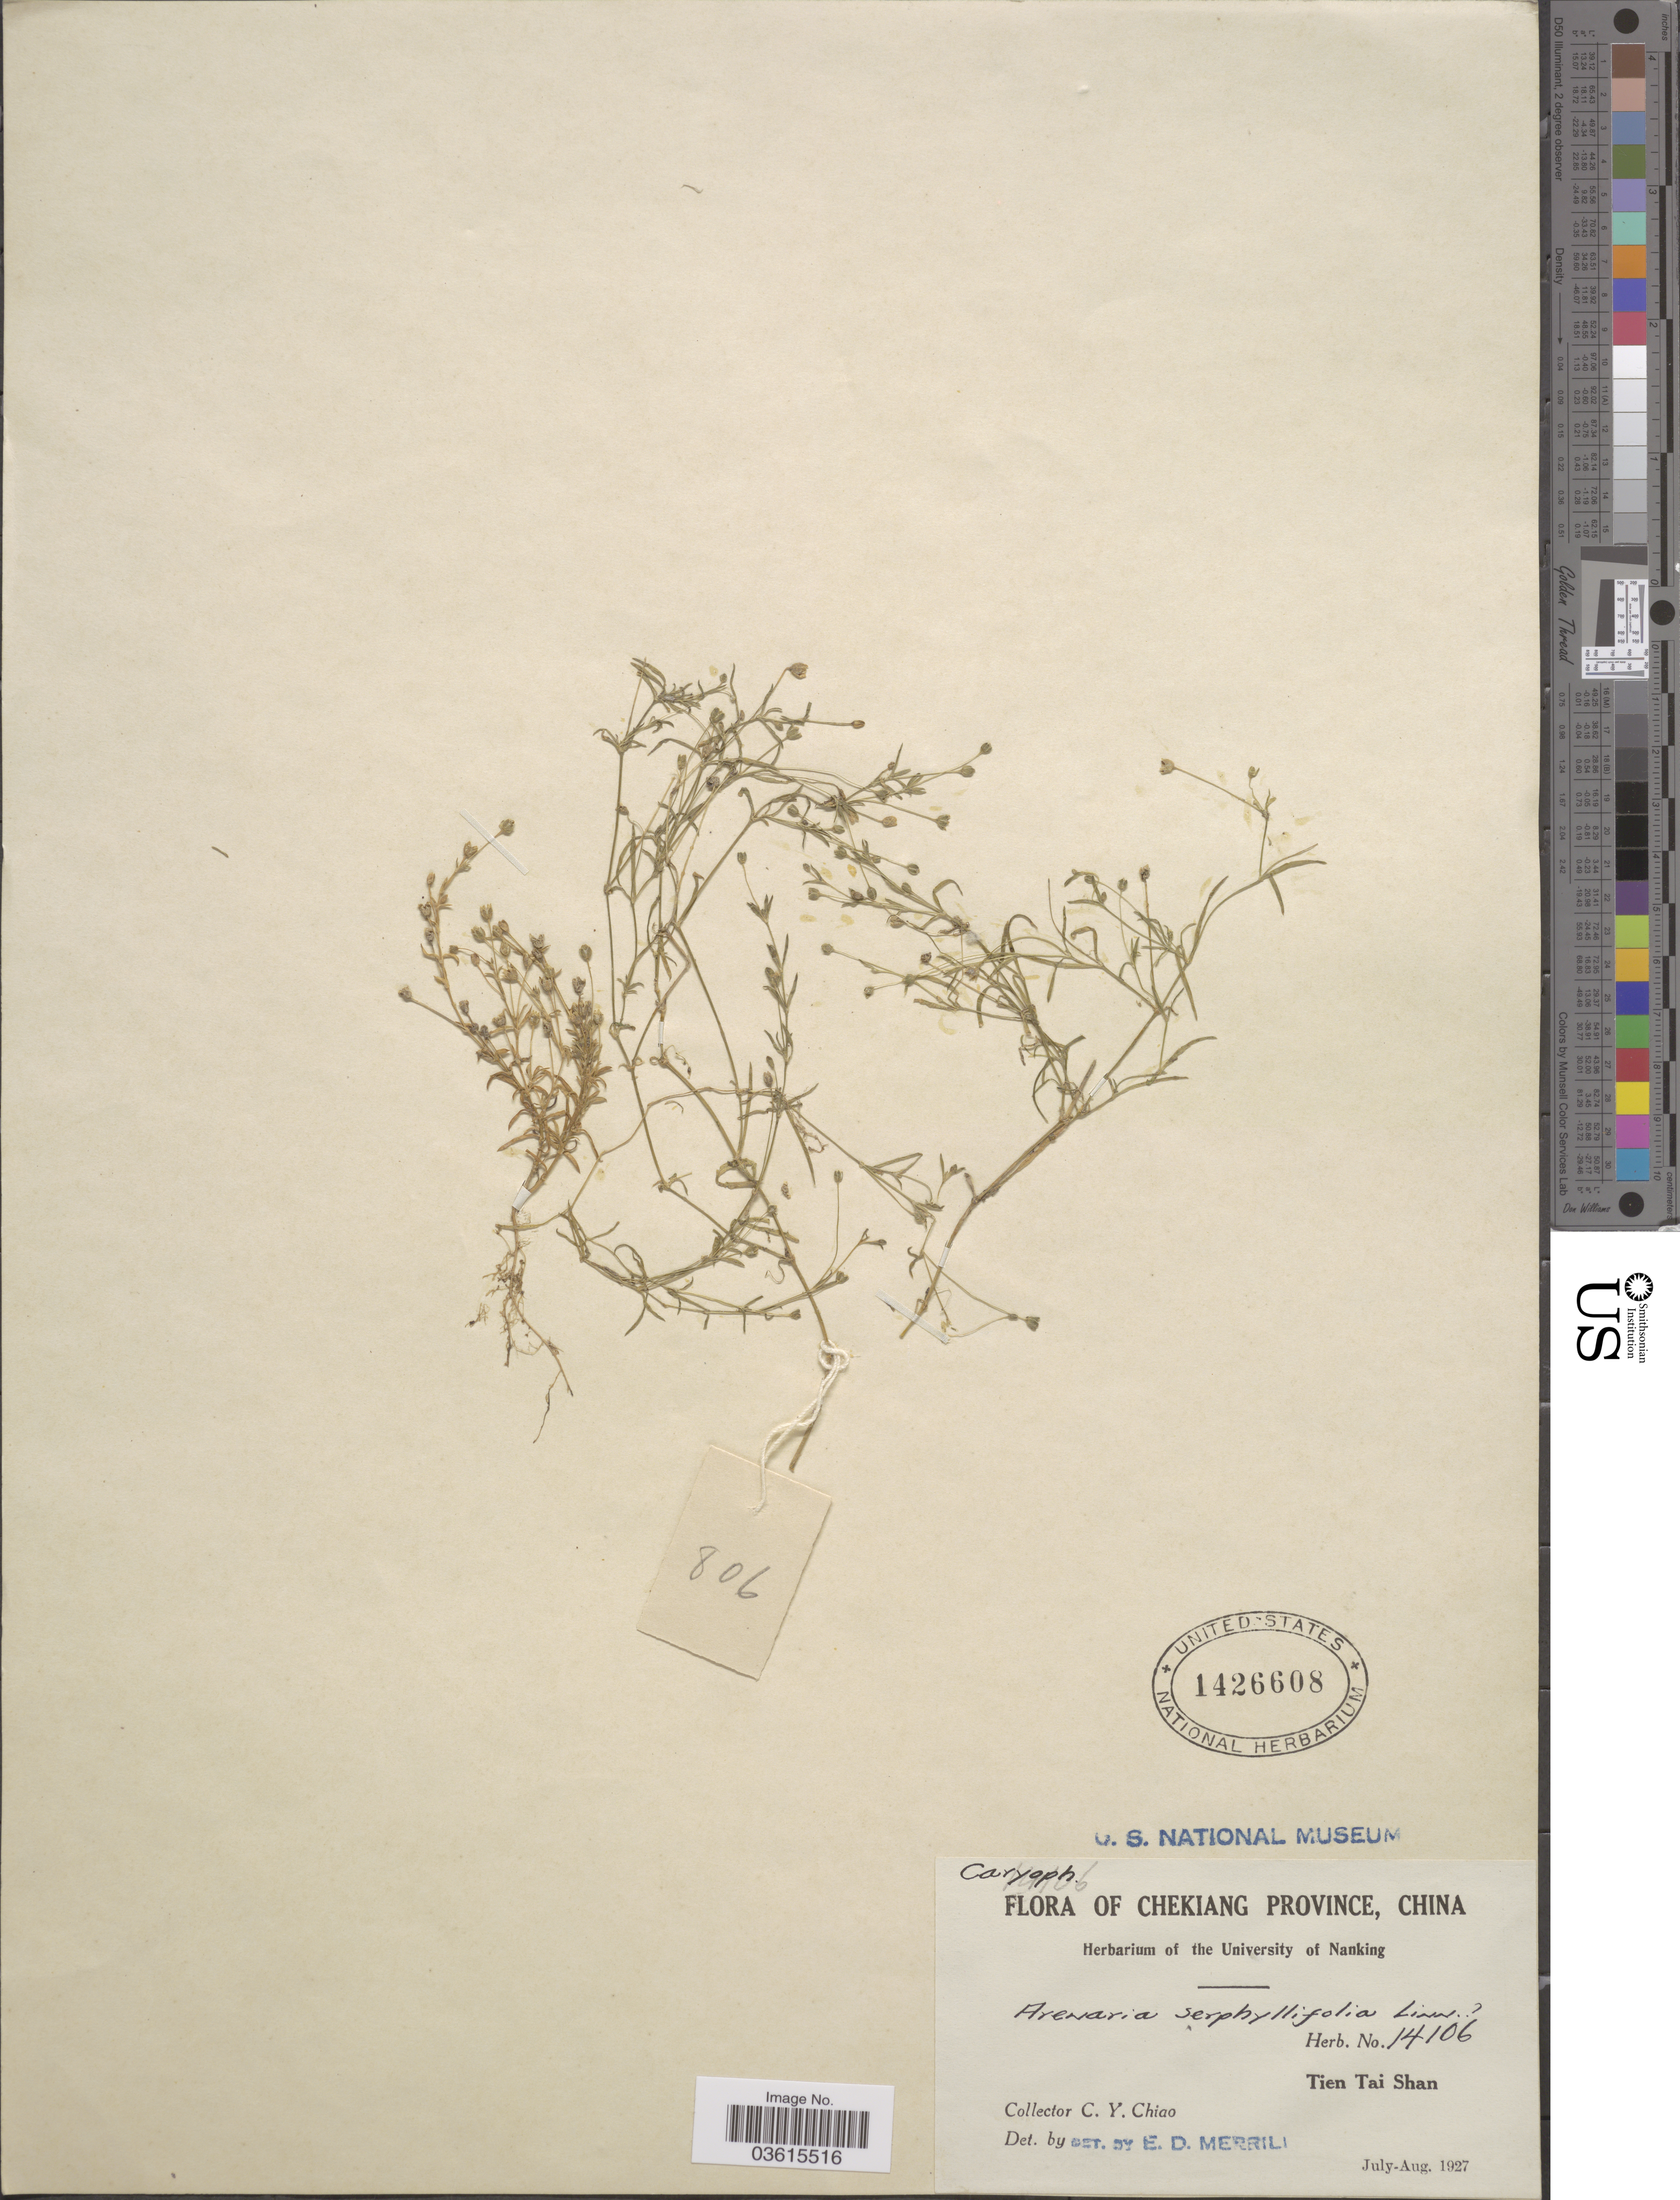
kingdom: Plantae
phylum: Tracheophyta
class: Magnoliopsida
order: Caryophyllales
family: Caryophyllaceae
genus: Arenaria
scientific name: Arenaria serpyllifolia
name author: L.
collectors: C. Y. Chiao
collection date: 1927-07/1927-08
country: China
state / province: Zhejiang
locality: Chekiang Province. Tien Tai Shan.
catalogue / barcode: US 1426608